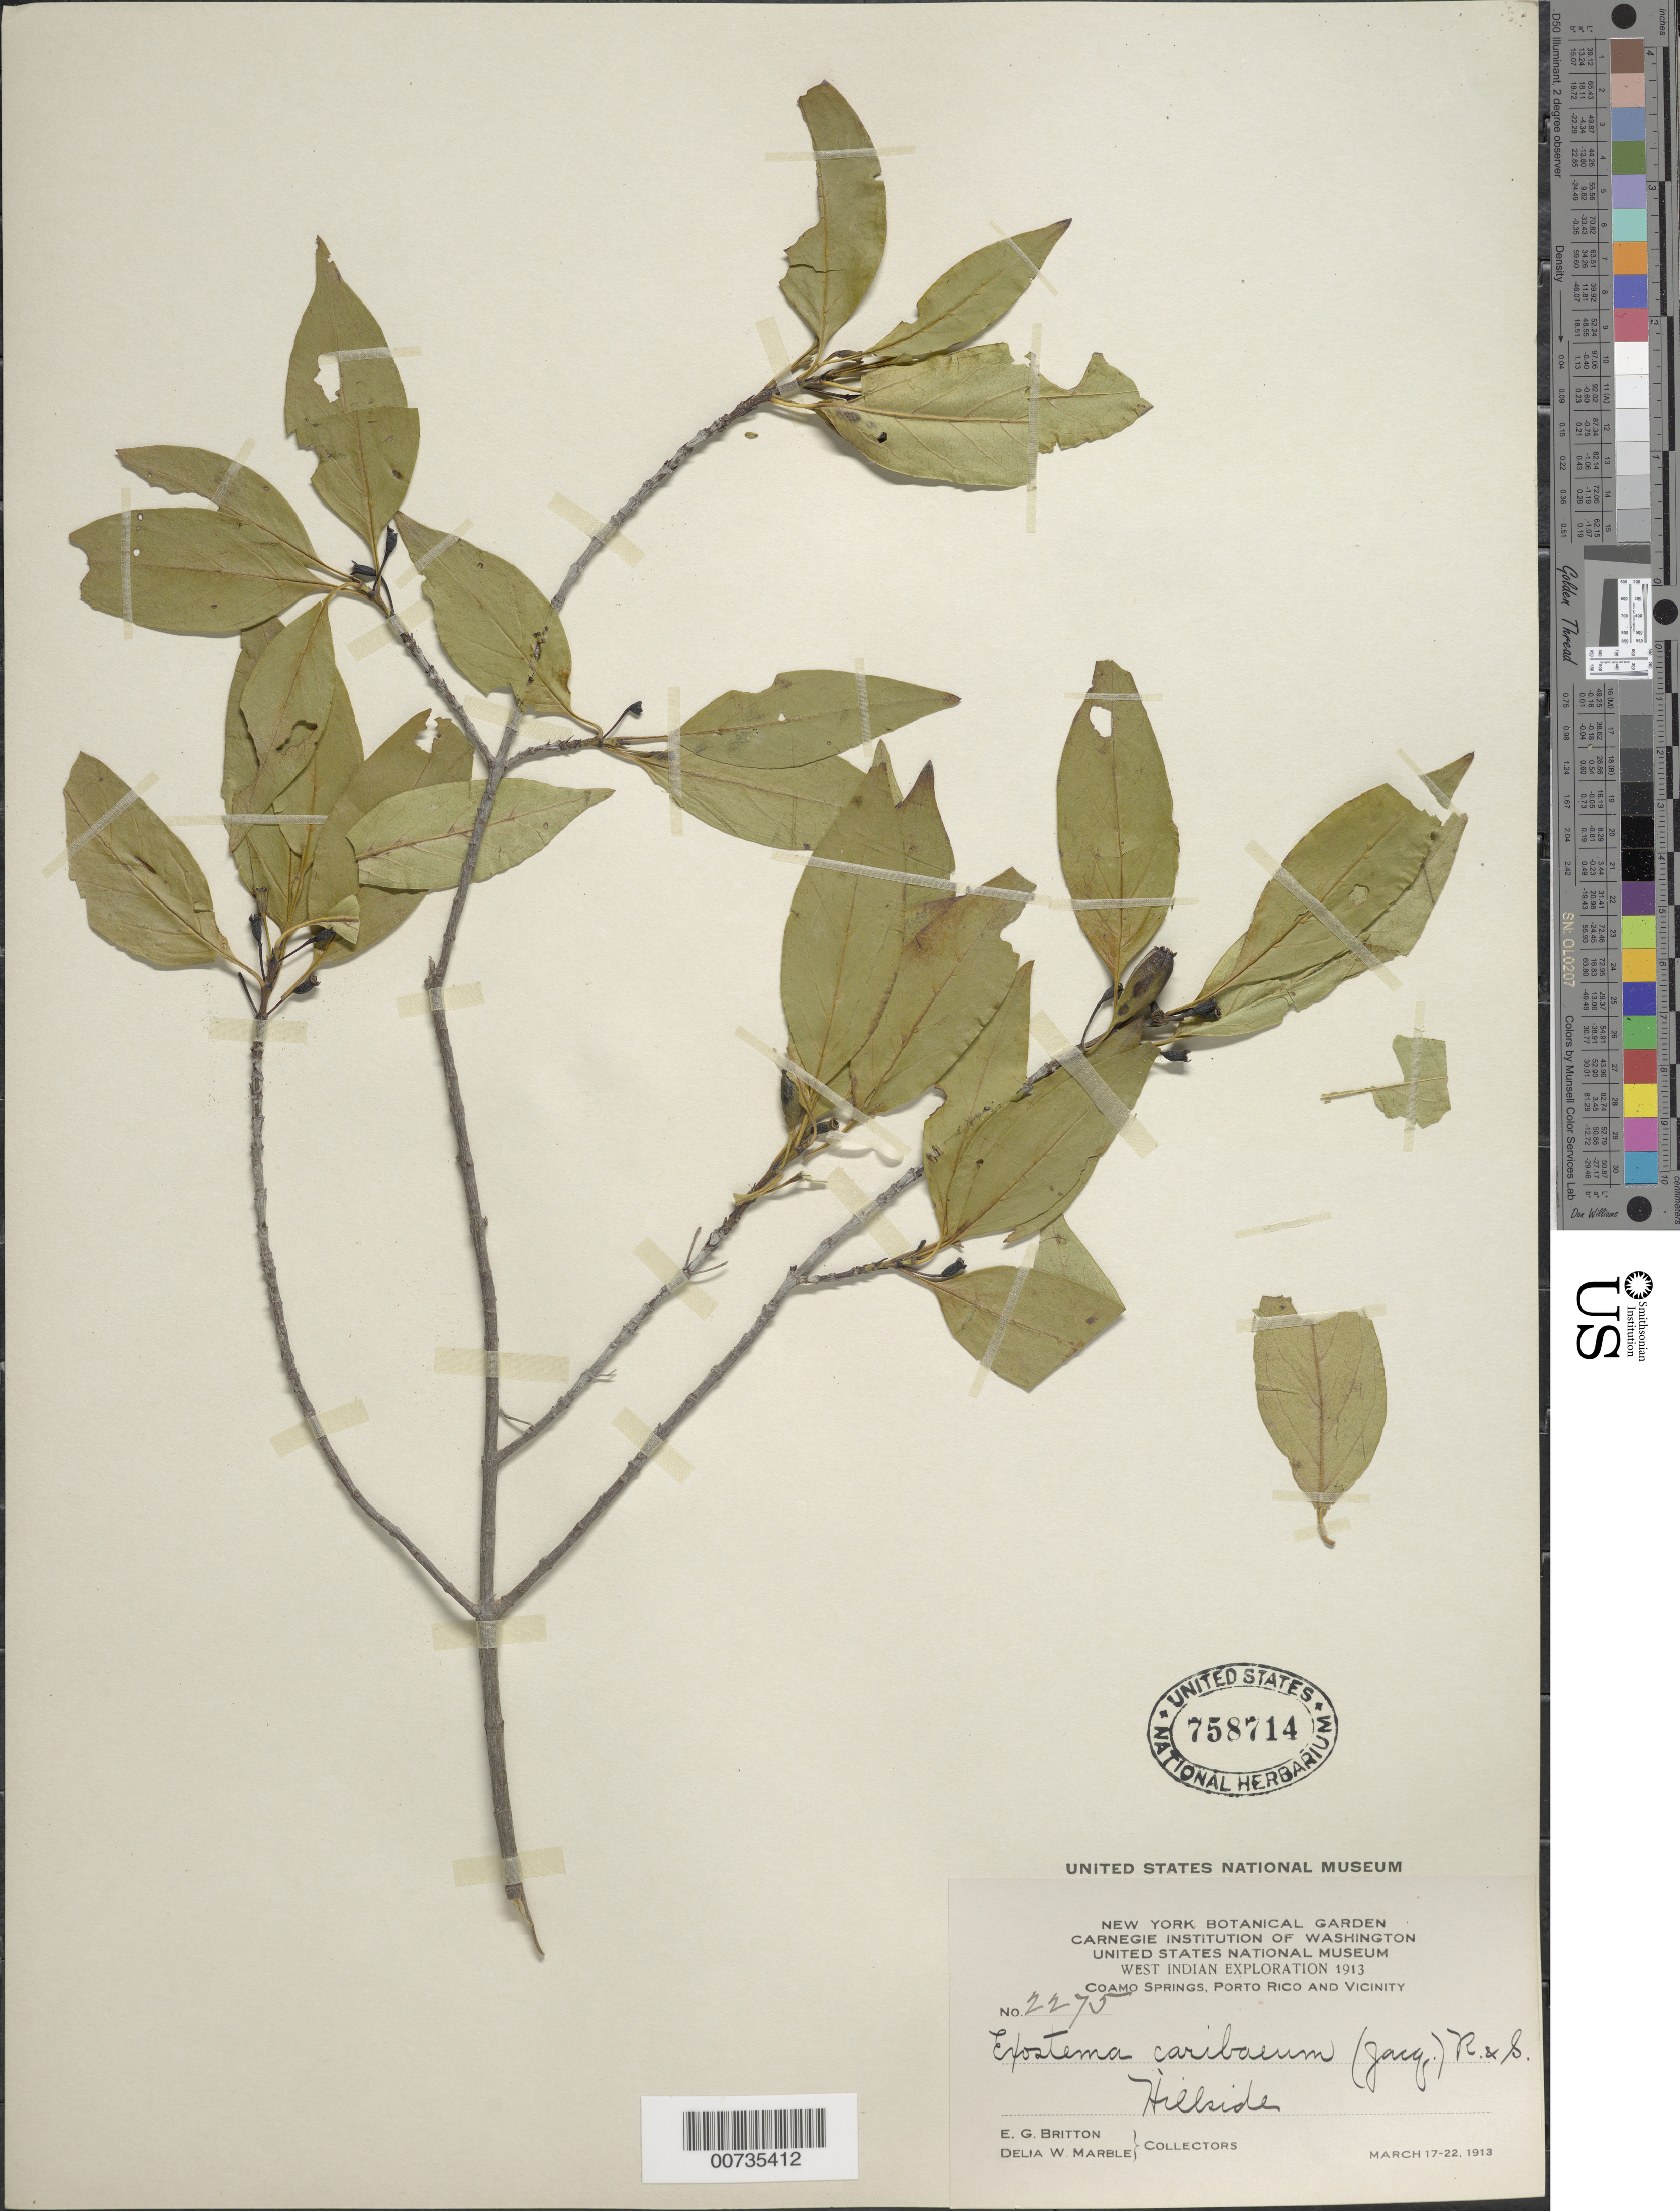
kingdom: Plantae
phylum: Tracheophyta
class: Magnoliopsida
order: Gentianales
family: Rubiaceae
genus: Exostema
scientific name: Exostema caribaeum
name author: (Jacq.) Roem. & Schult.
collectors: N. Britton & D. W. Marble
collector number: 2275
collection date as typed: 17 Mar 1913 to 22 Mar 1913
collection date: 1913-03-17/1913-03-22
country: Puerto Rico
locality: Vicinity of Coamo Springs.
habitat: Hillside.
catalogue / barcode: US 758714